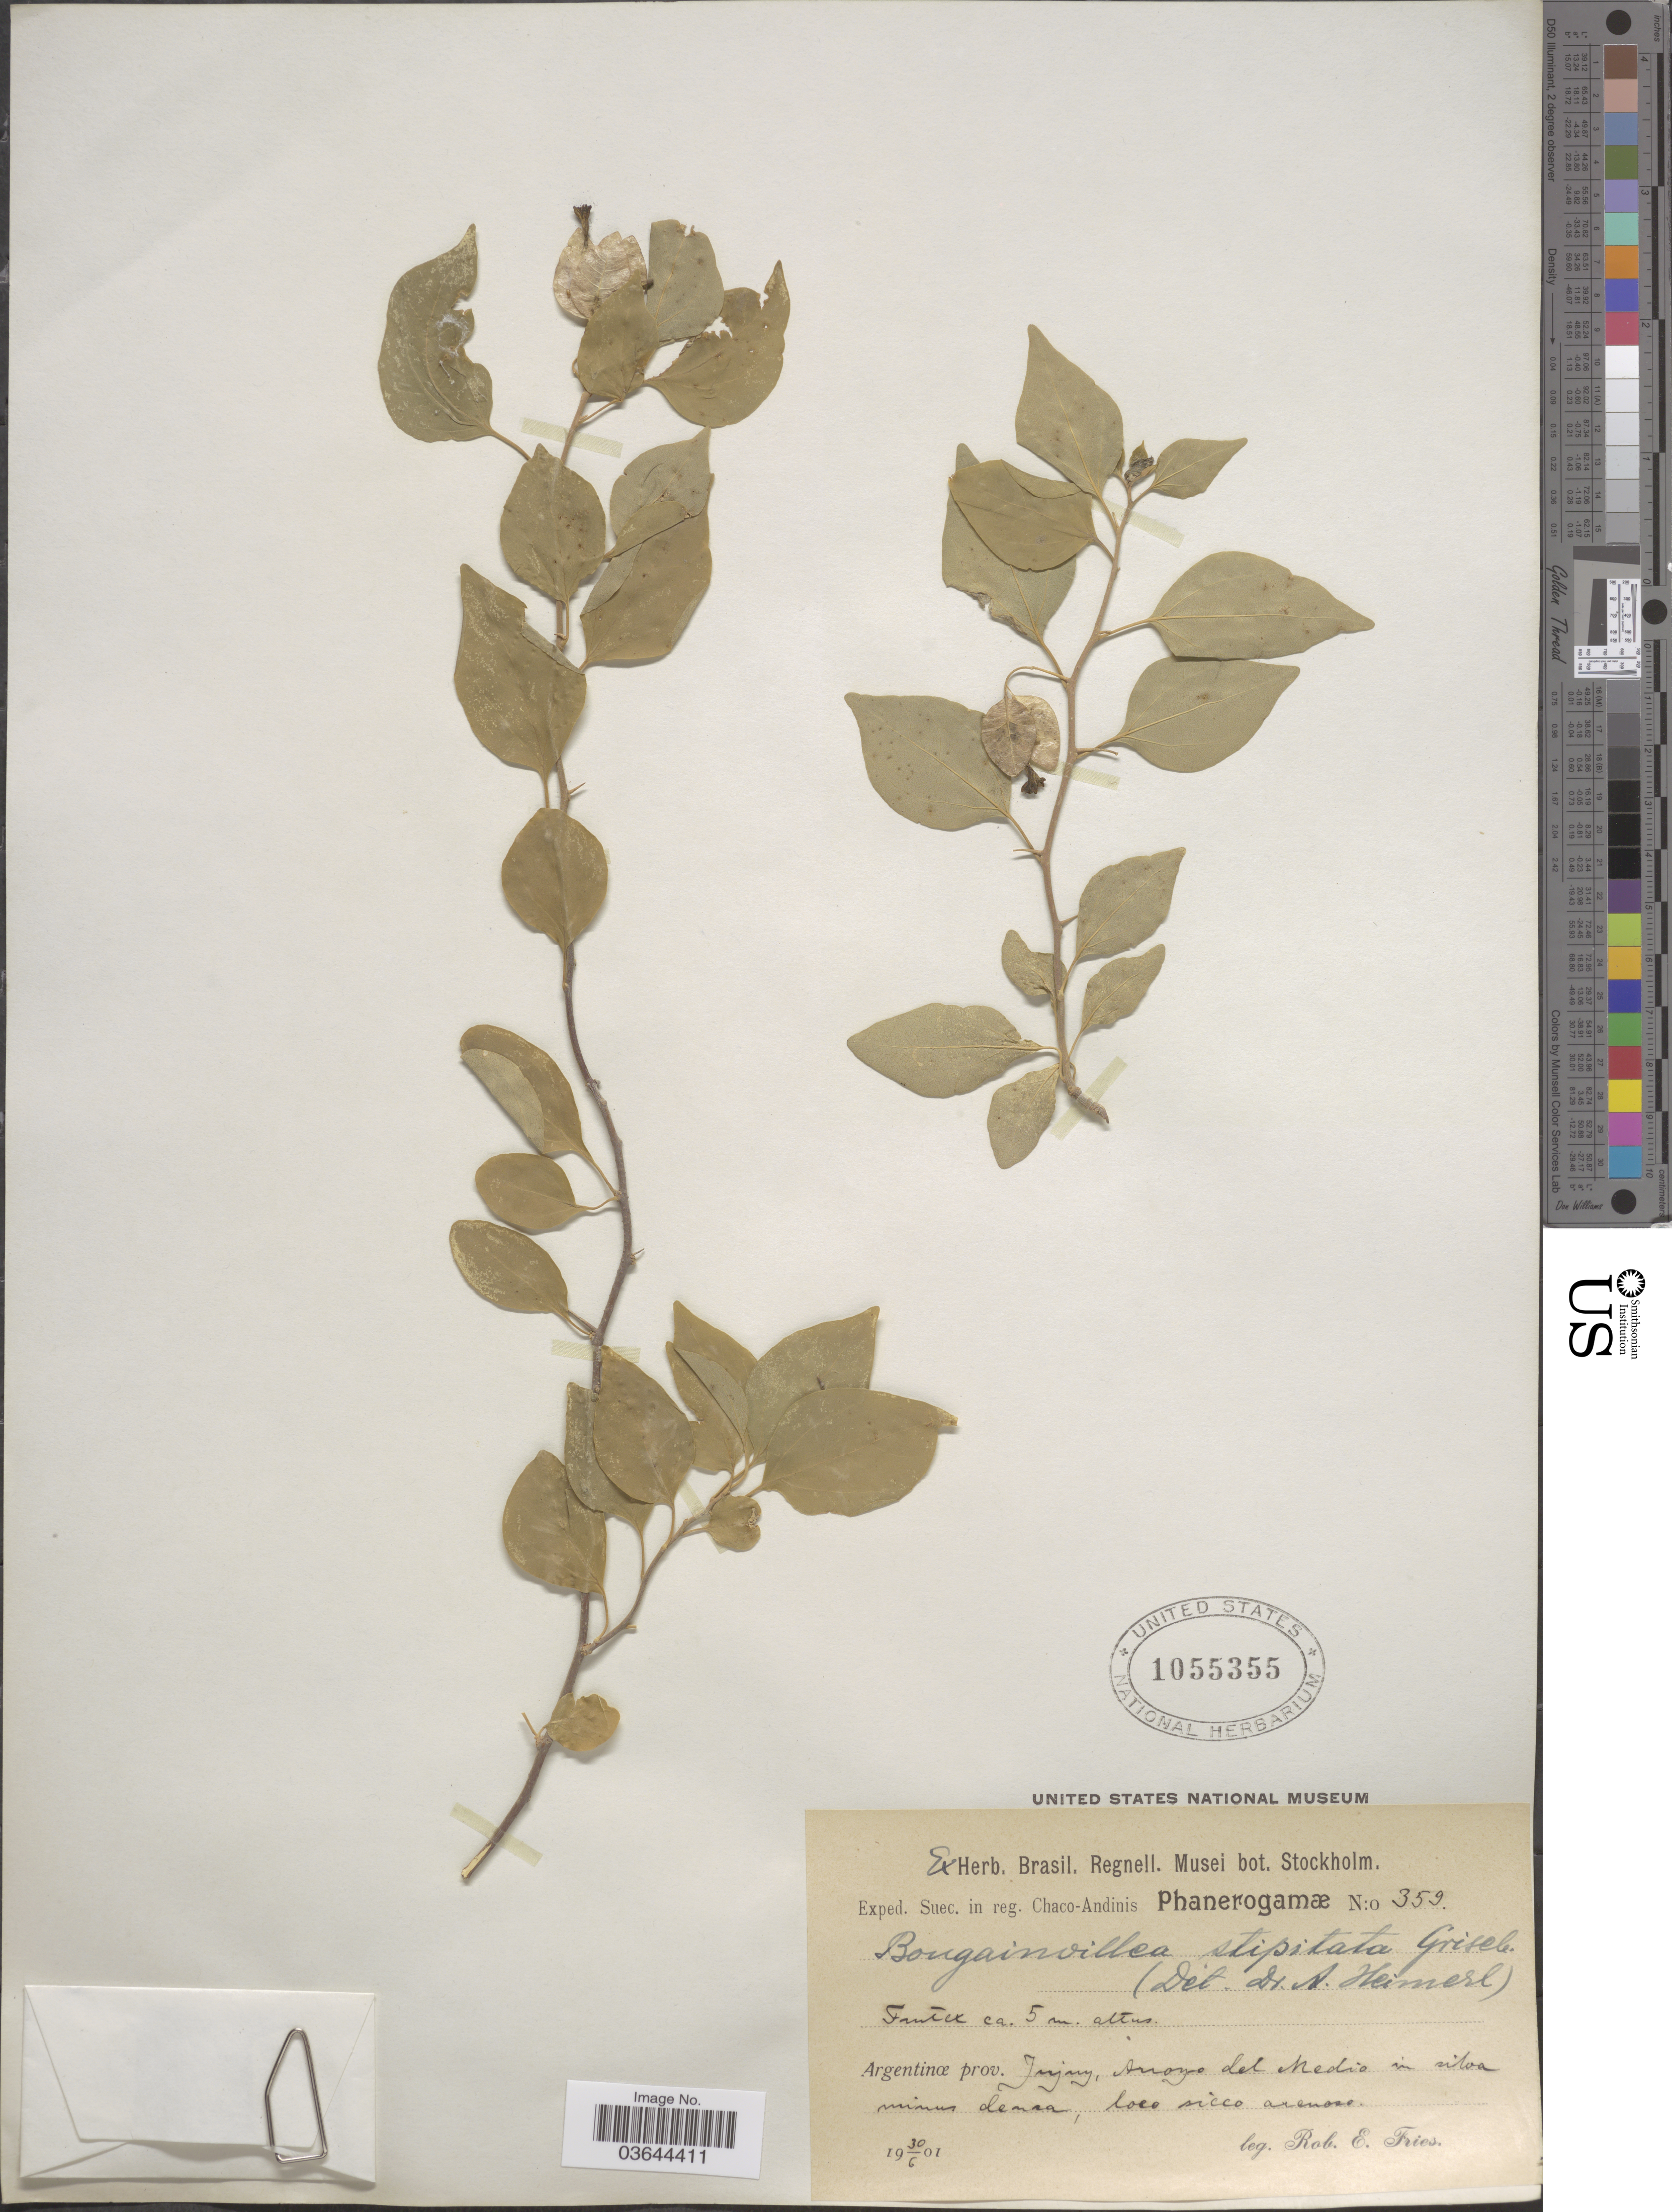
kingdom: Plantae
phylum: Tracheophyta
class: Magnoliopsida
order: Caryophyllales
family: Nyctaginaceae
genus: Bougainvillea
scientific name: Bougainvillea stipitata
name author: Griseb.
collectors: R. E. Fries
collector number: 359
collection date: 1901-06-30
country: Argentina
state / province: Jujuy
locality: Arroyo del Medio in silva minus densa, loco sicco arenoso.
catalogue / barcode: US 1055355